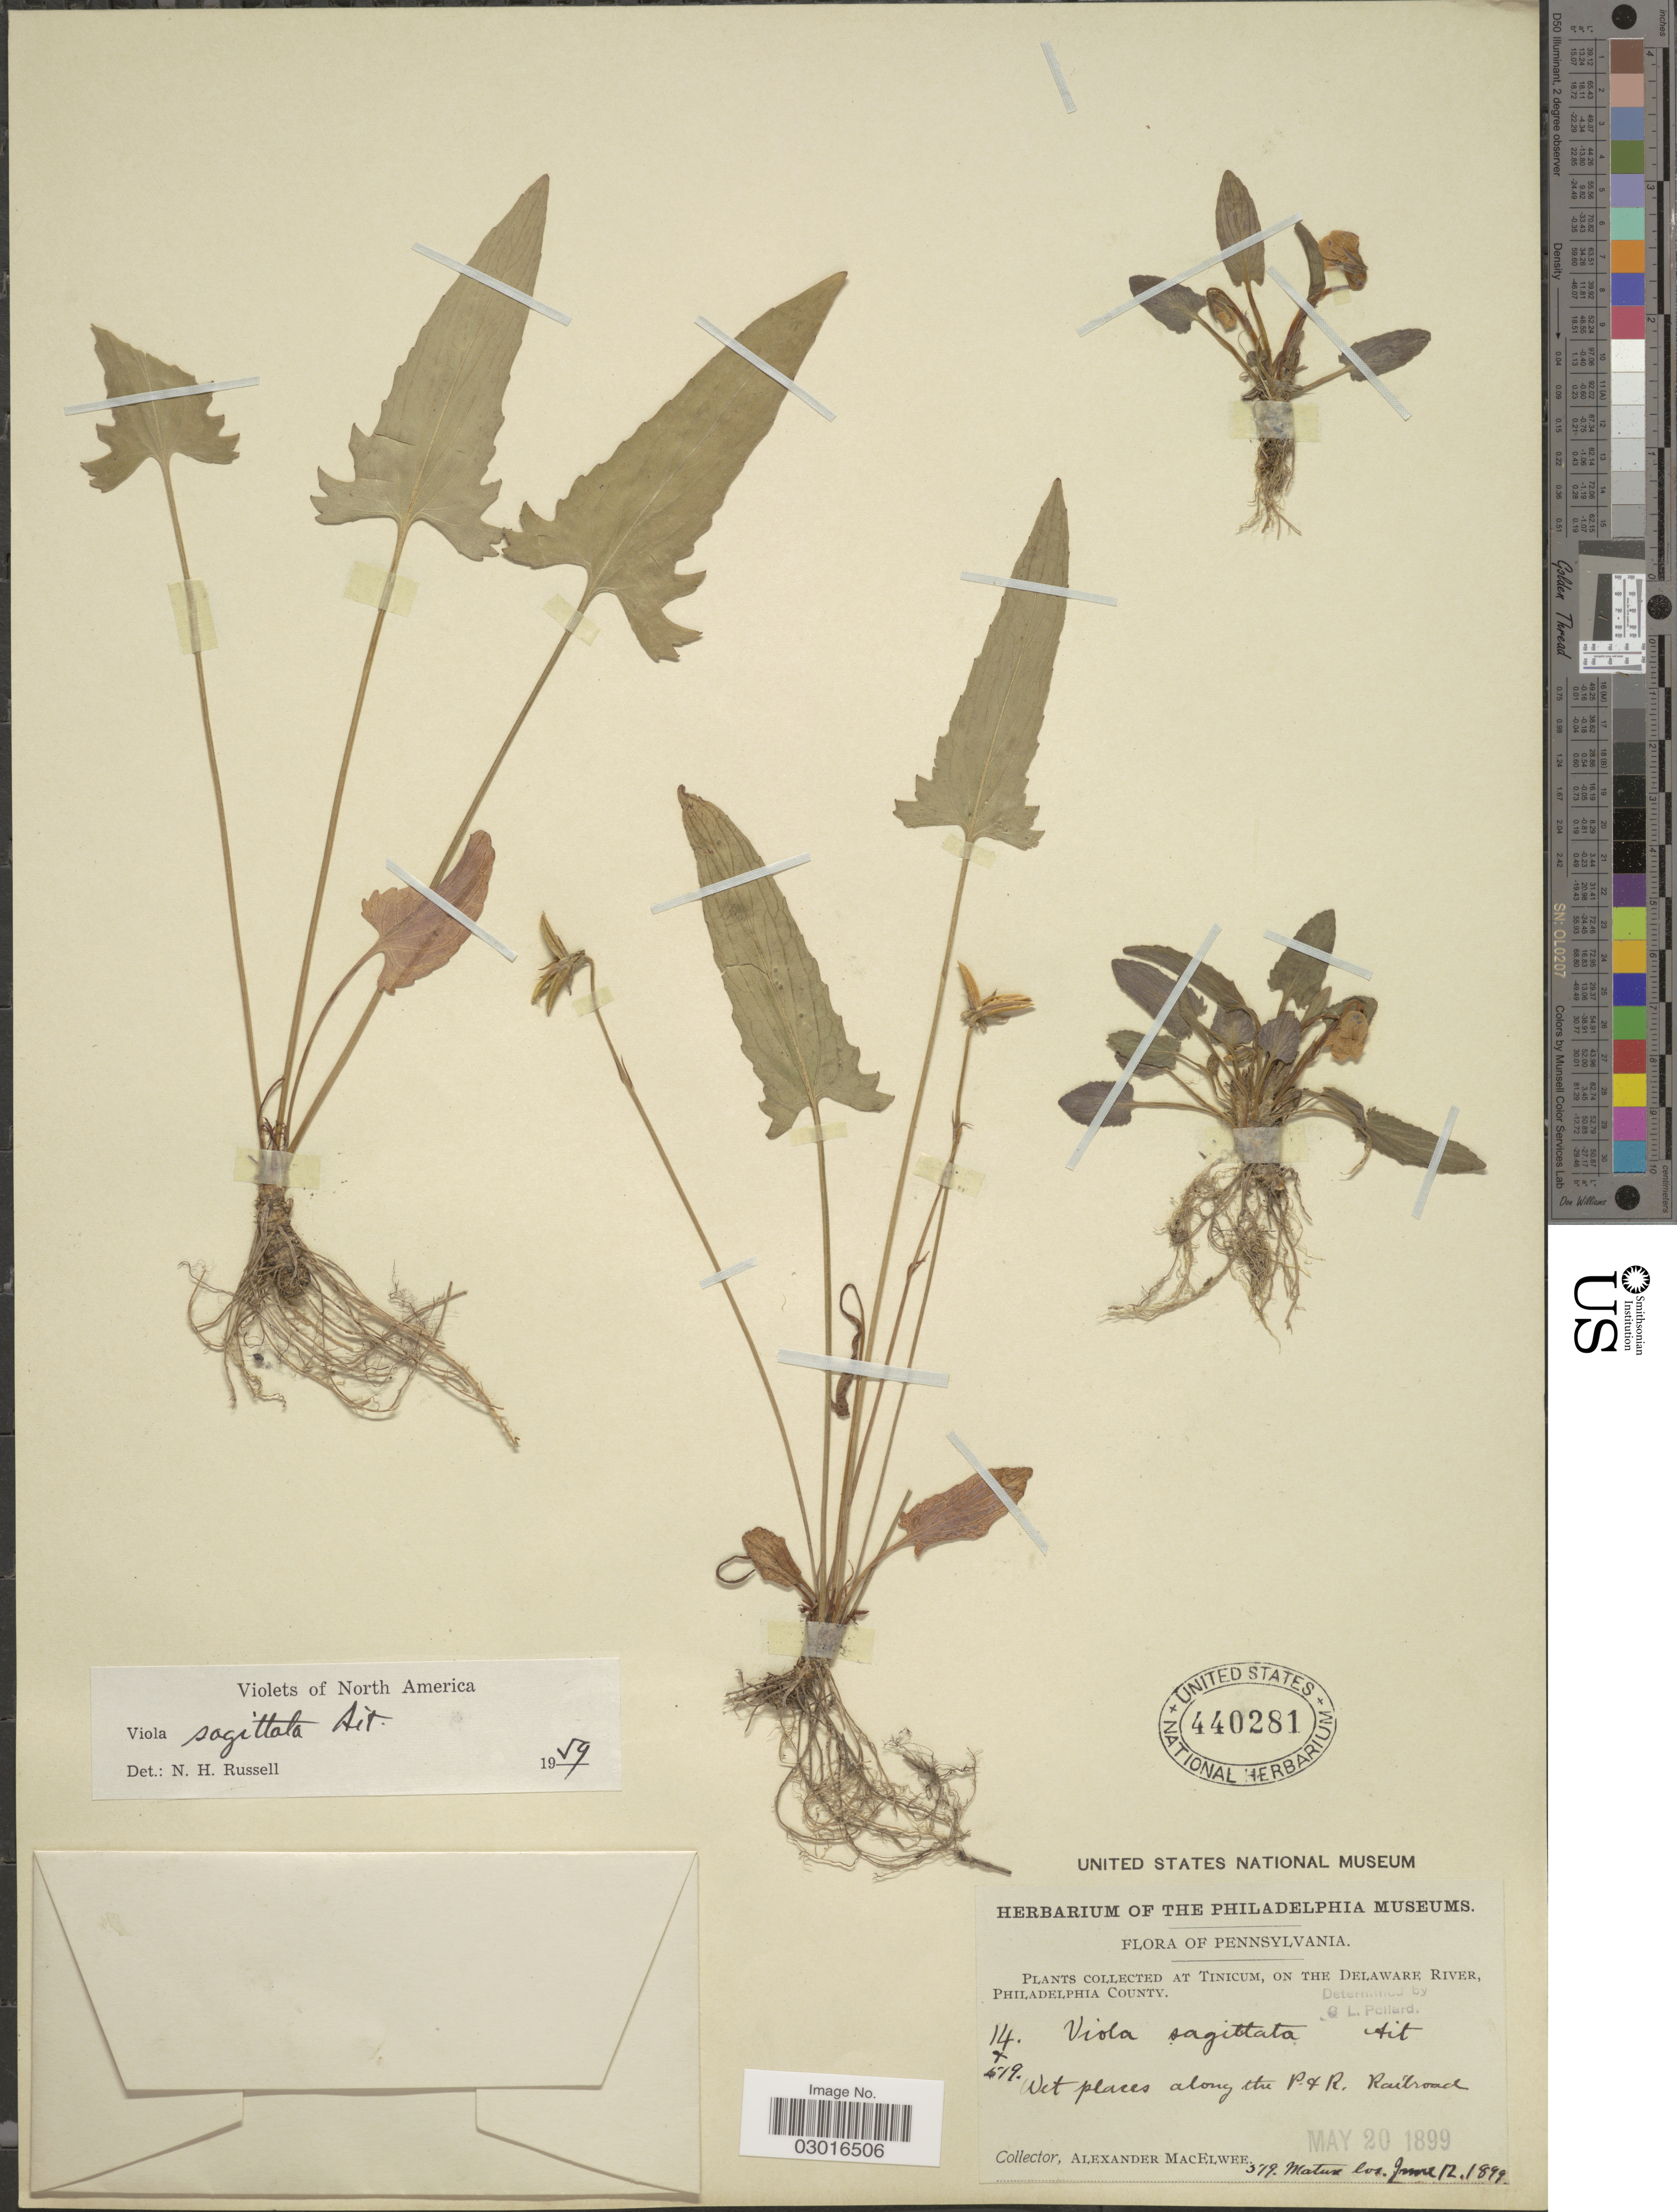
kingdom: Plantae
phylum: Tracheophyta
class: Magnoliopsida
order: Malpighiales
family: Violaceae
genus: Viola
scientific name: Viola sagittata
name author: Aiton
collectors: A. MacElwee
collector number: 14/519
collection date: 1899-05-20/1899-06-12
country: United States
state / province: Pennsylvania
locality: At Tinicum, on the Delaware River, Philadelphia County. Along the P.&R. Railroad.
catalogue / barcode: US 440281